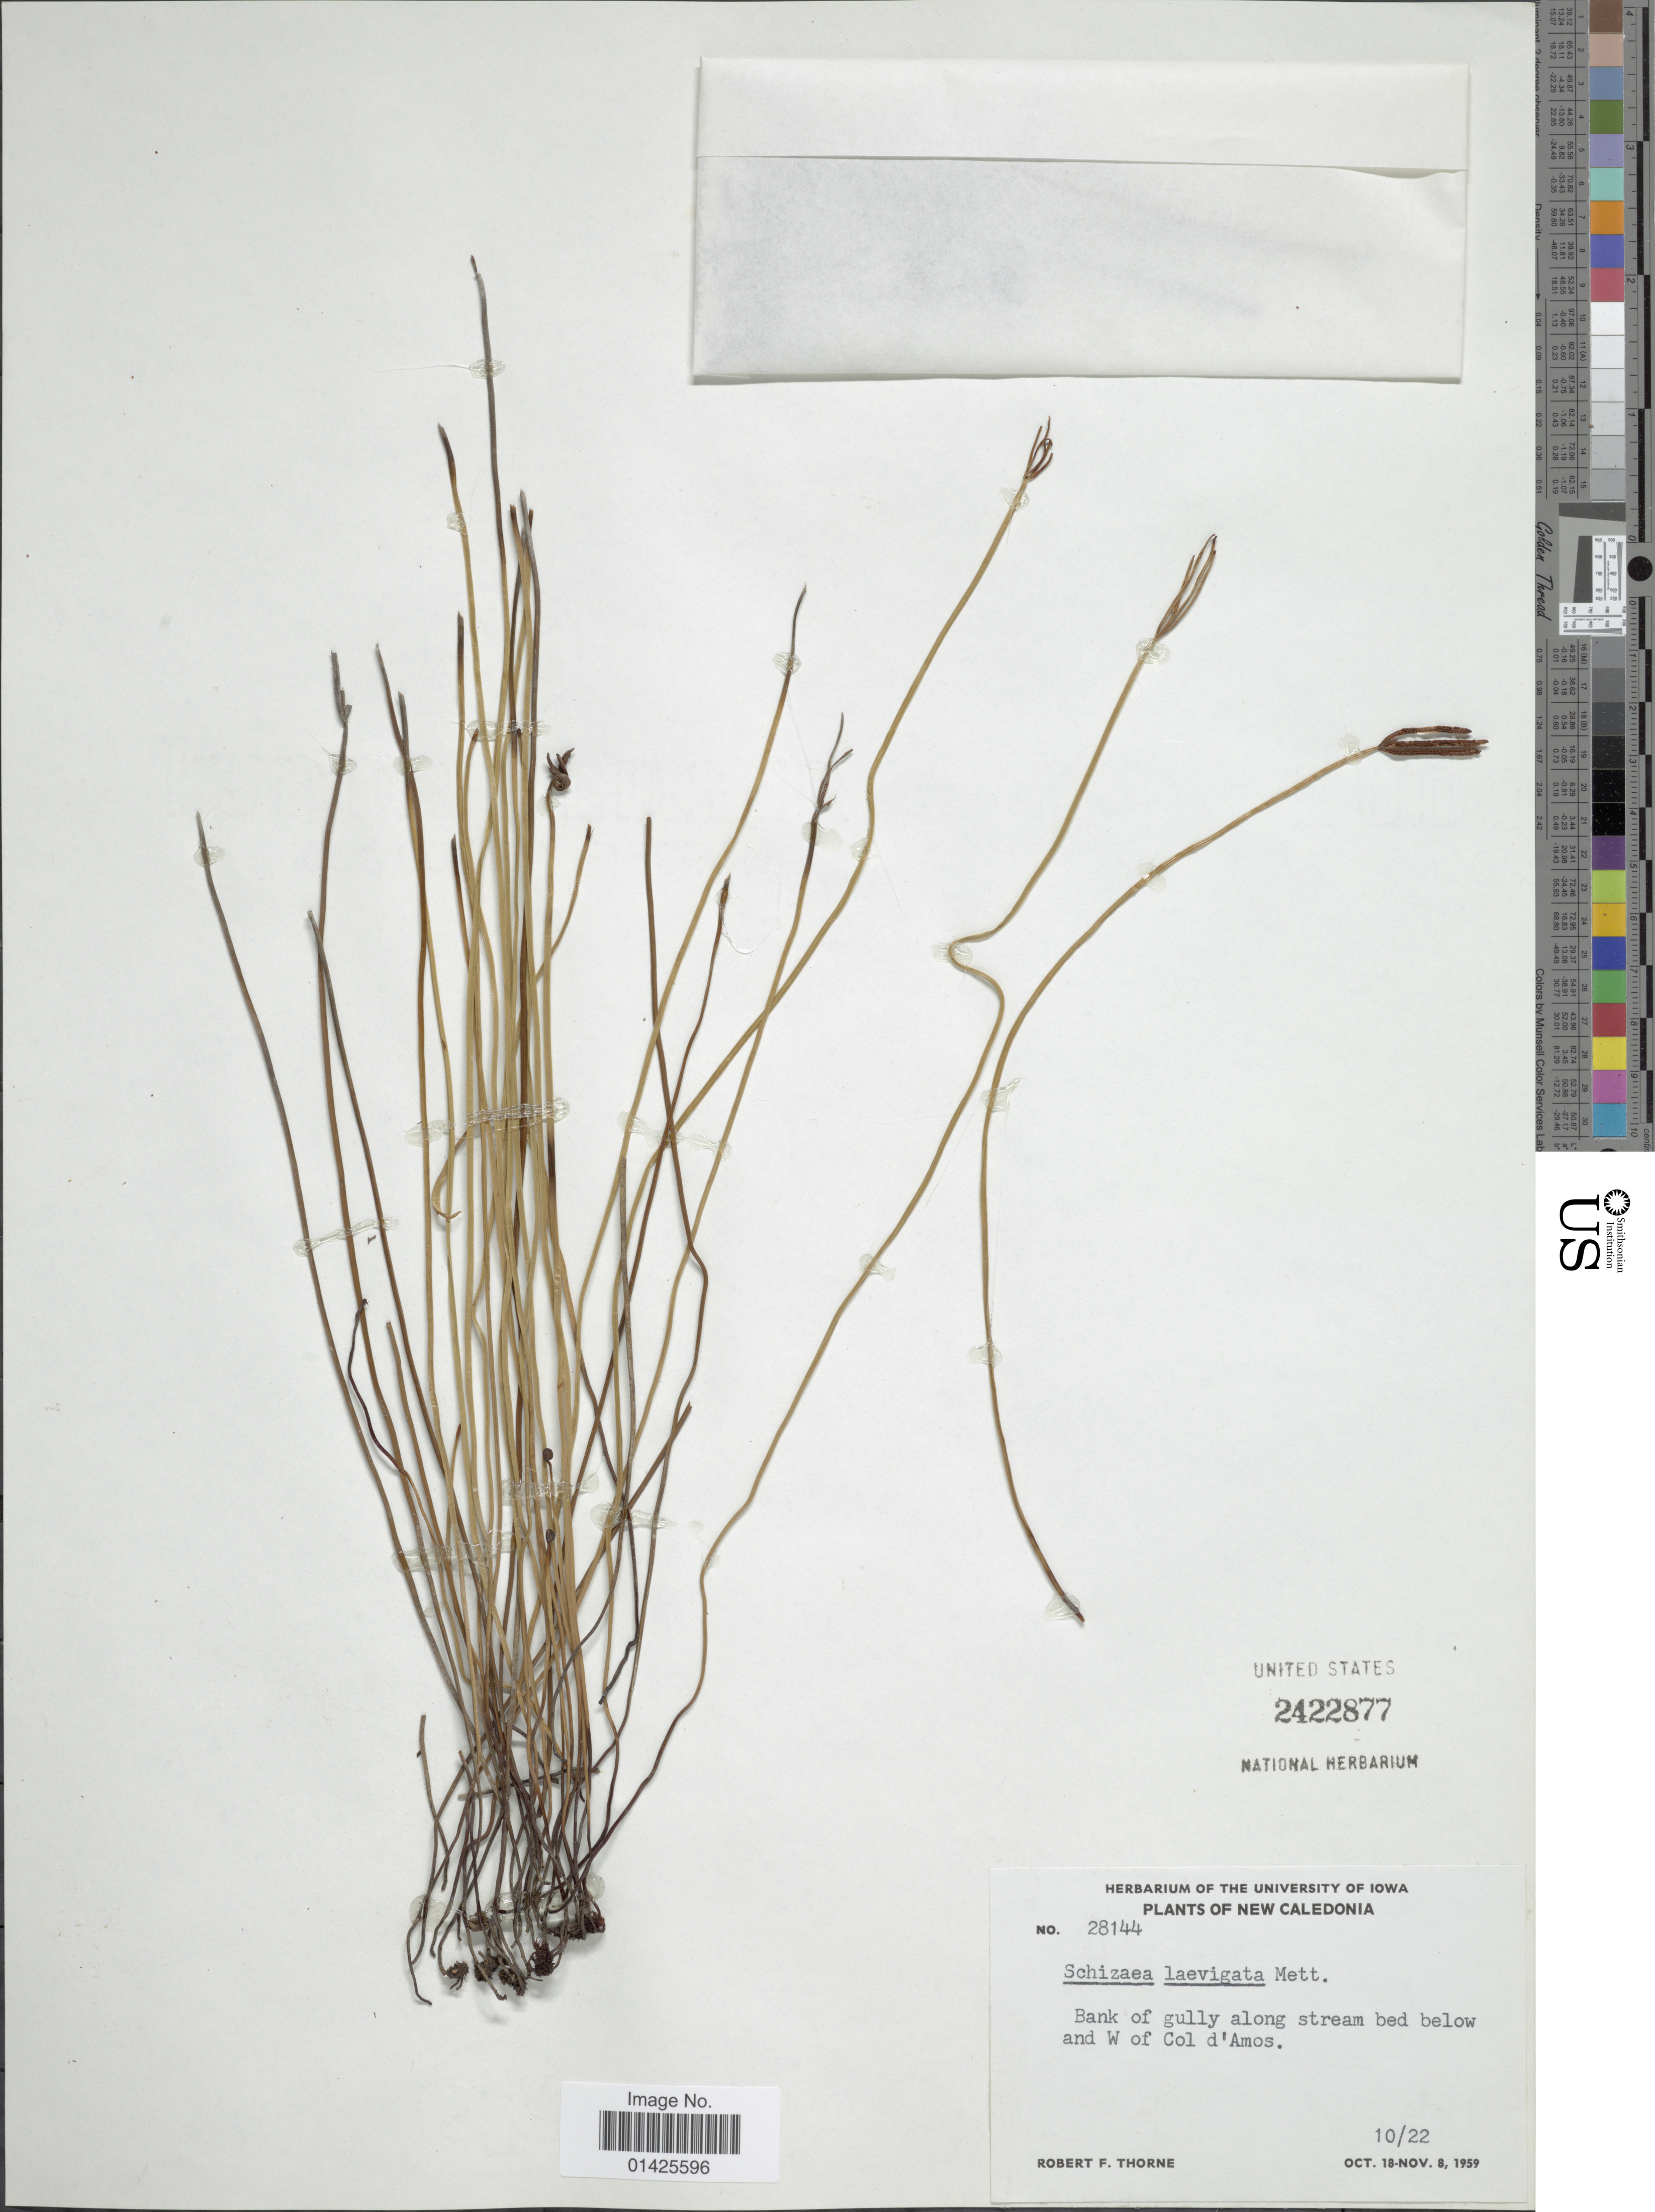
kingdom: Plantae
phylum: Tracheophyta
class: Polypodiopsida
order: Schizaeales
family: Schizaeaceae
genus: Actinostachys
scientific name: Actinostachys laevigata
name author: (Mett.) C.F. Reed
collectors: R. F. Thorne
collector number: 28144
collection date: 1959-10-18/1959-11-08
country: New Caledonia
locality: Bank of gully along stream bed below and W of Col D'Amos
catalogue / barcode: US 2422877